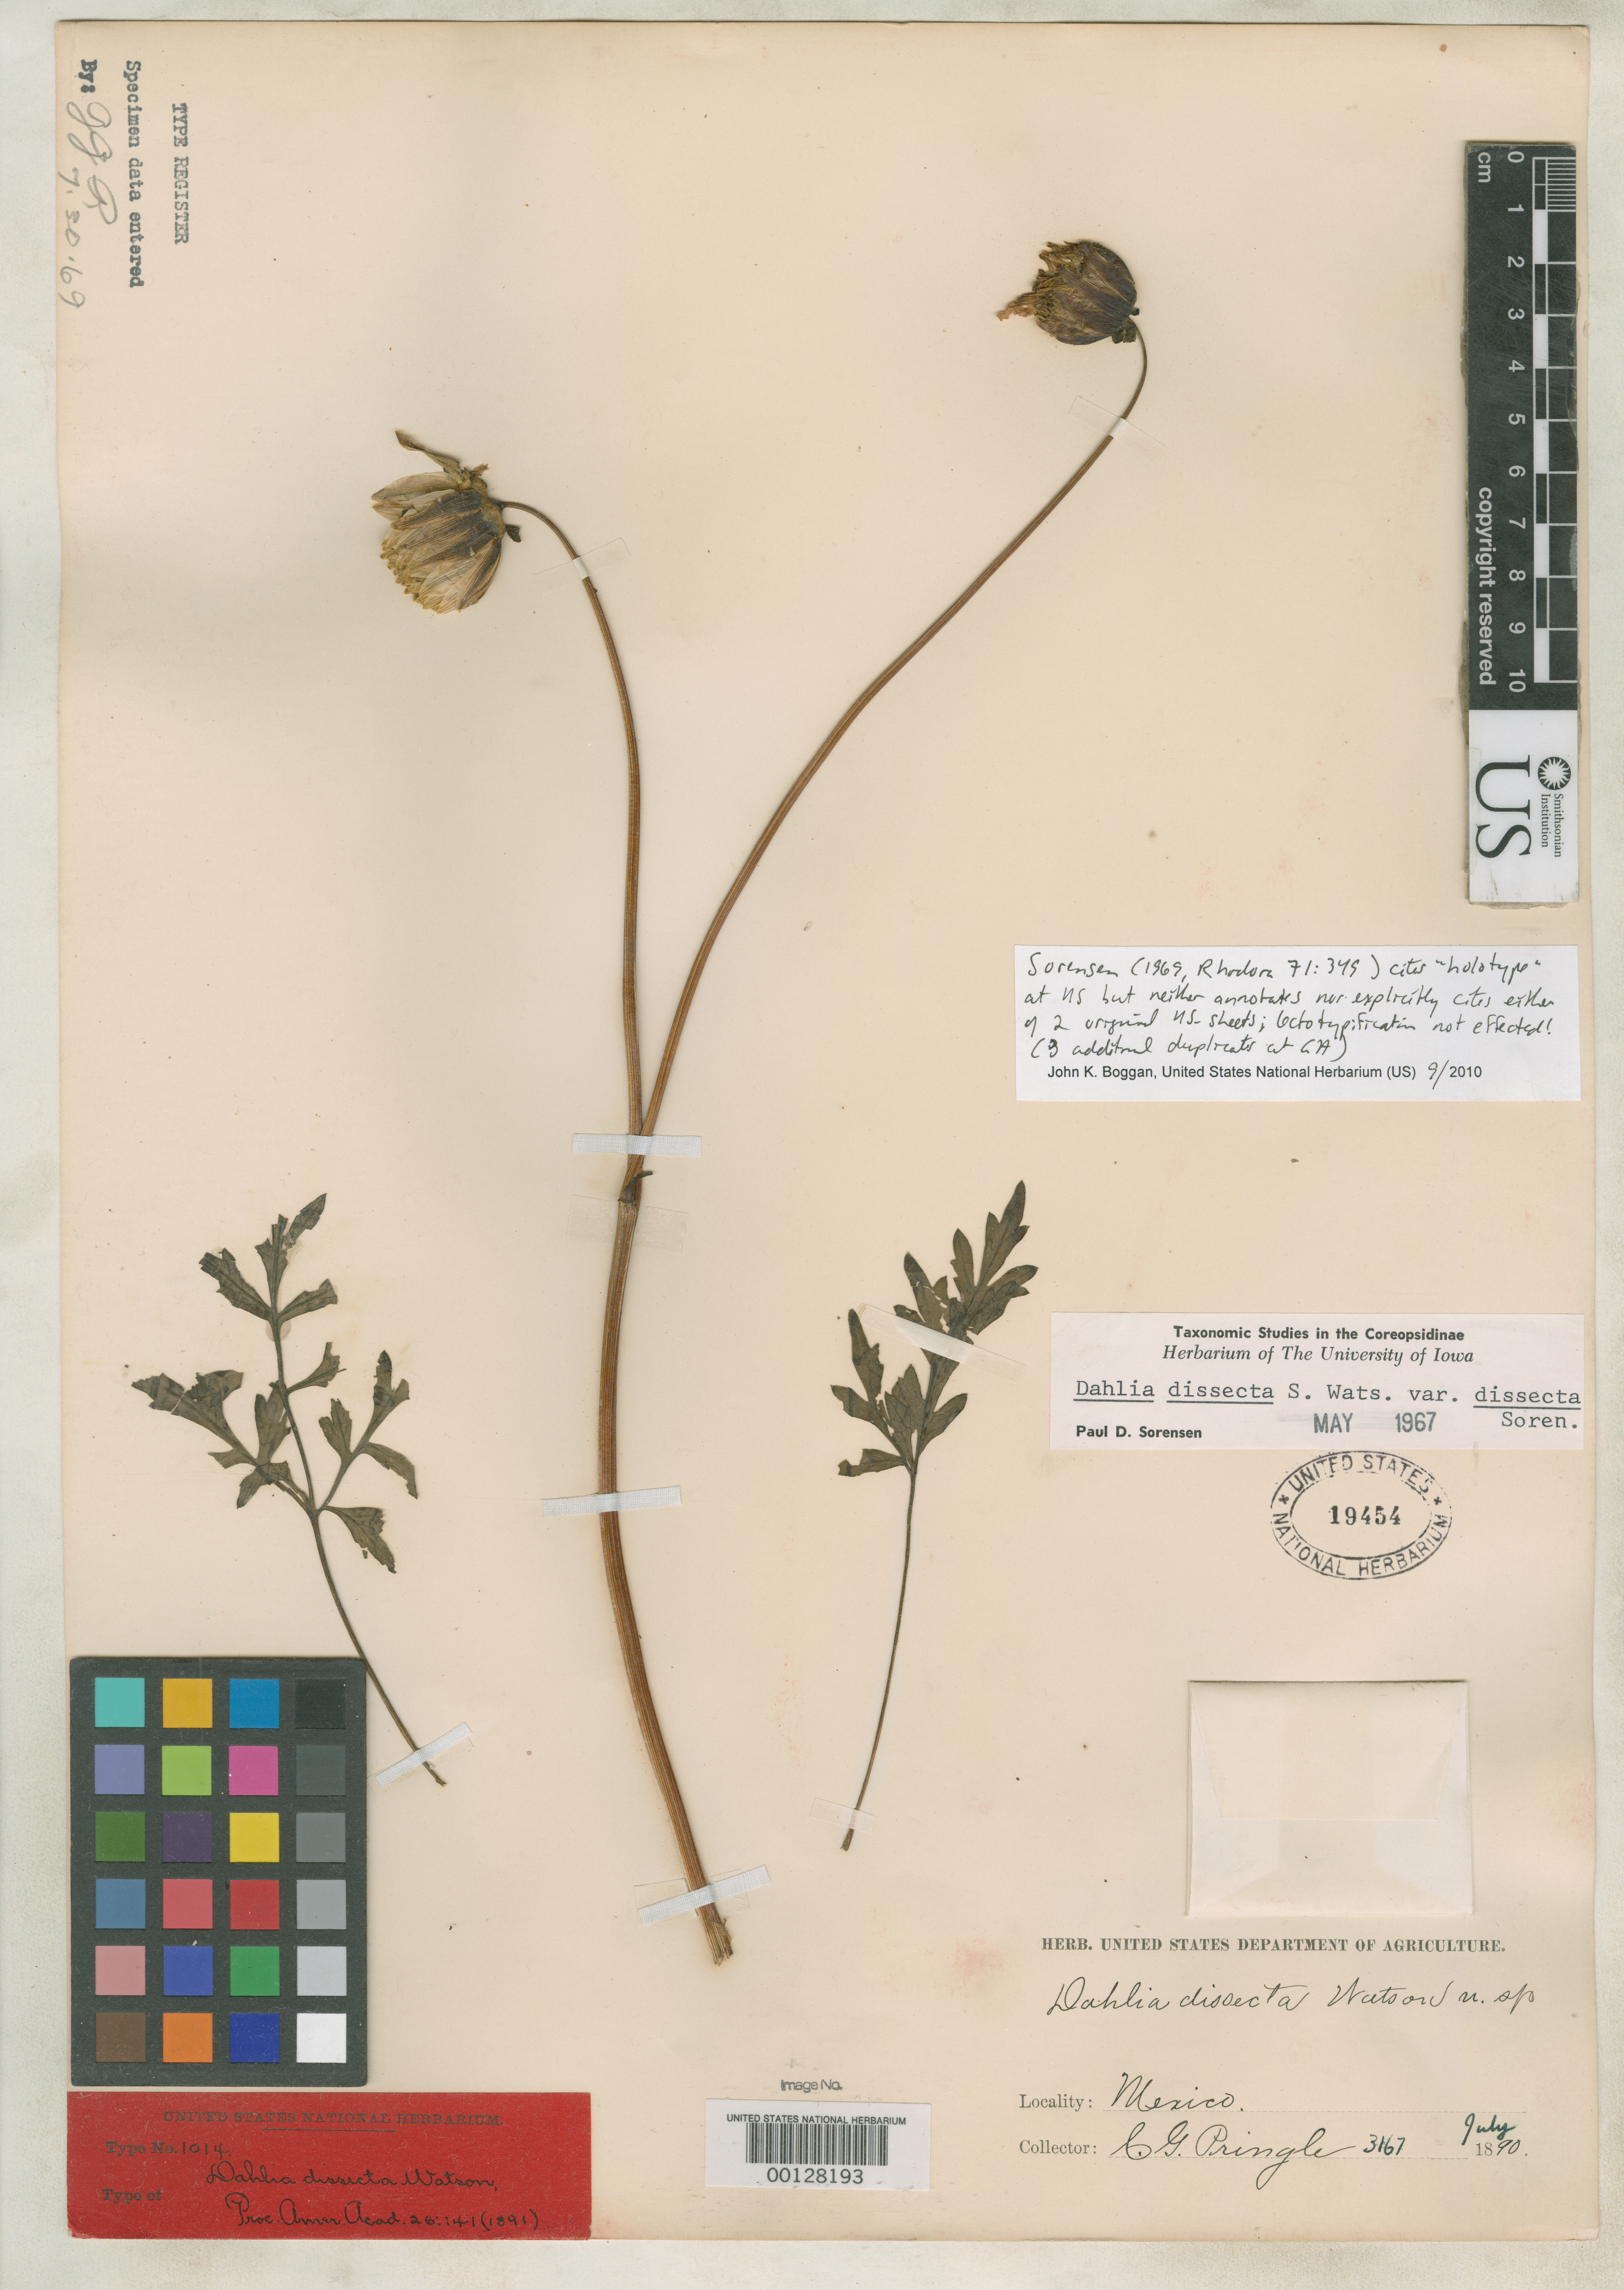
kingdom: Plantae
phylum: Tracheophyta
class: Magnoliopsida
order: Asterales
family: Asteraceae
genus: Dahlia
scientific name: Dahlia dissecta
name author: S. Watson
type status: Isosyntype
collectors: C. G. Pringle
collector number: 3167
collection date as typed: Jul 1890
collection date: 1890-07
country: Mexico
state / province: San Luis Potosi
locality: San Jose Pass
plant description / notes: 3 additional duplicates at GH. Sorensen (1969, Rhodora 71: 349) cites "holotype" at US but neither annotates nor explicitly cites either of 2 original US sheets as such; lectotypification not effected.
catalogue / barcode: US 19454